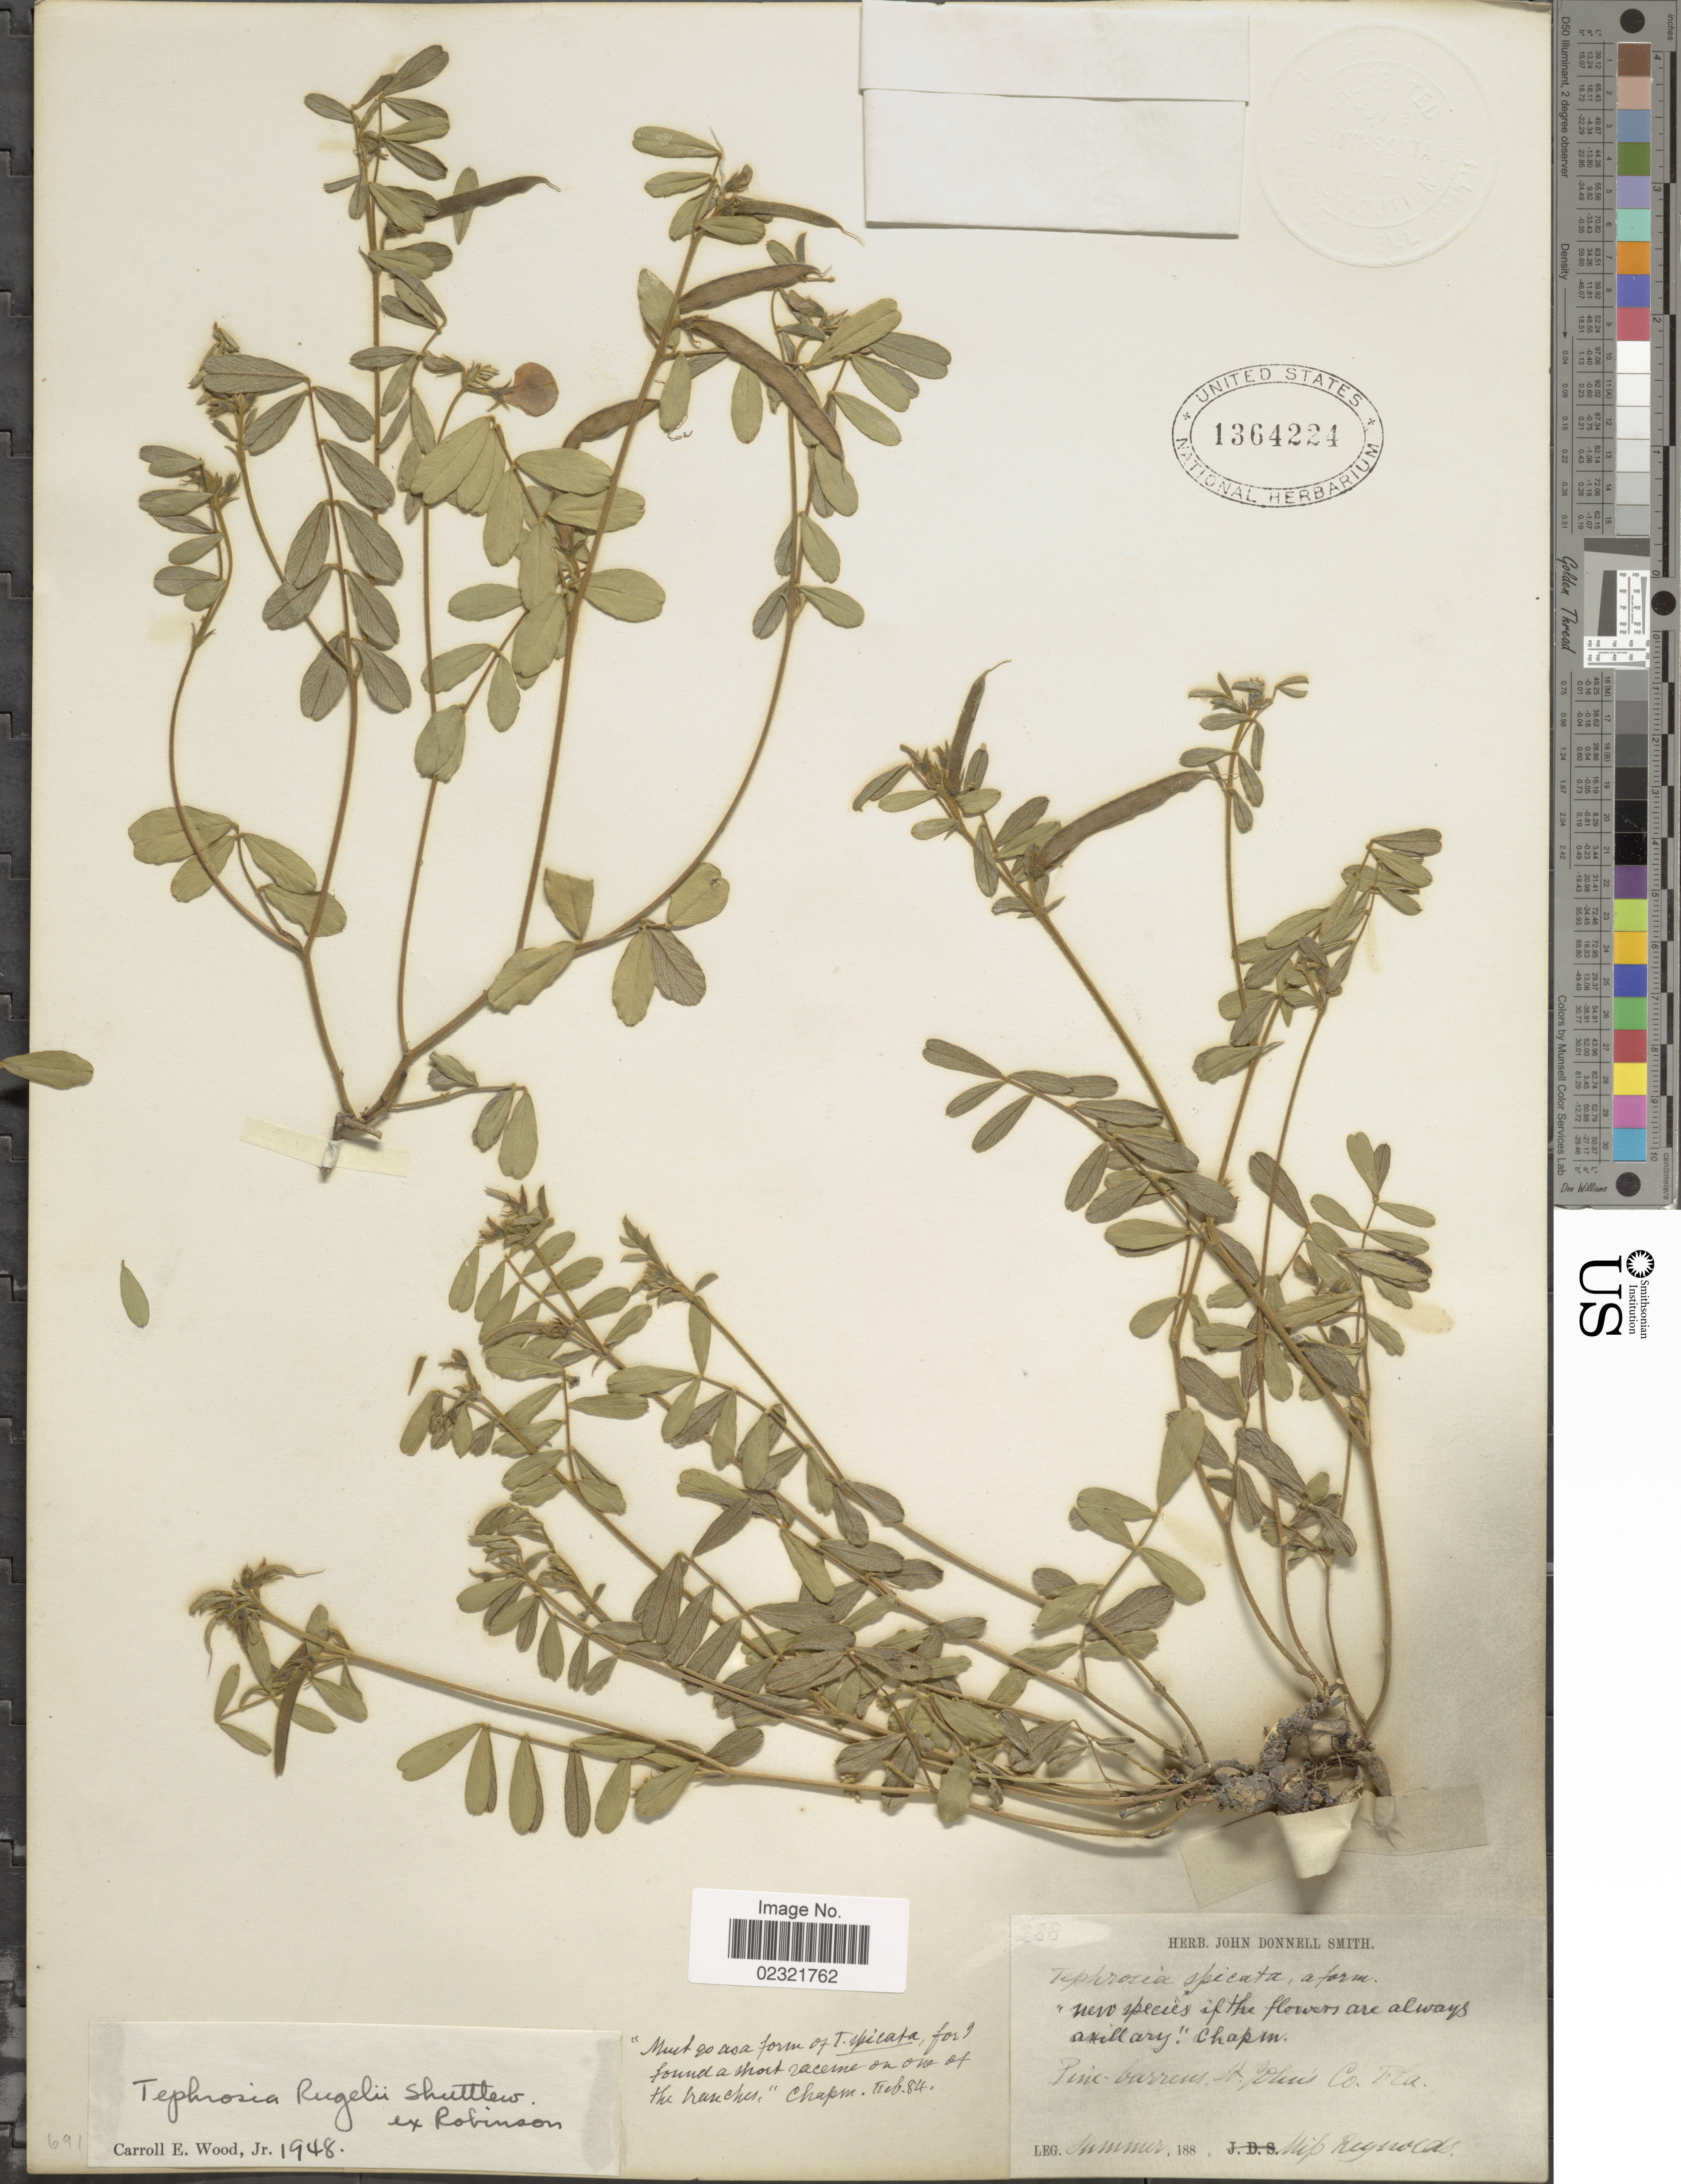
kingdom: Plantae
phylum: Tracheophyta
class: Magnoliopsida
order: Fabales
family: Fabaceae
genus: Tephrosia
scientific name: Tephrosia rugelii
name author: Shuttlew.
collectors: -. Reynolds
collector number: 288*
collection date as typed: summer 188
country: United States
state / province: Florida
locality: Pine-barrens, St John's Co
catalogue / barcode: US 1364224